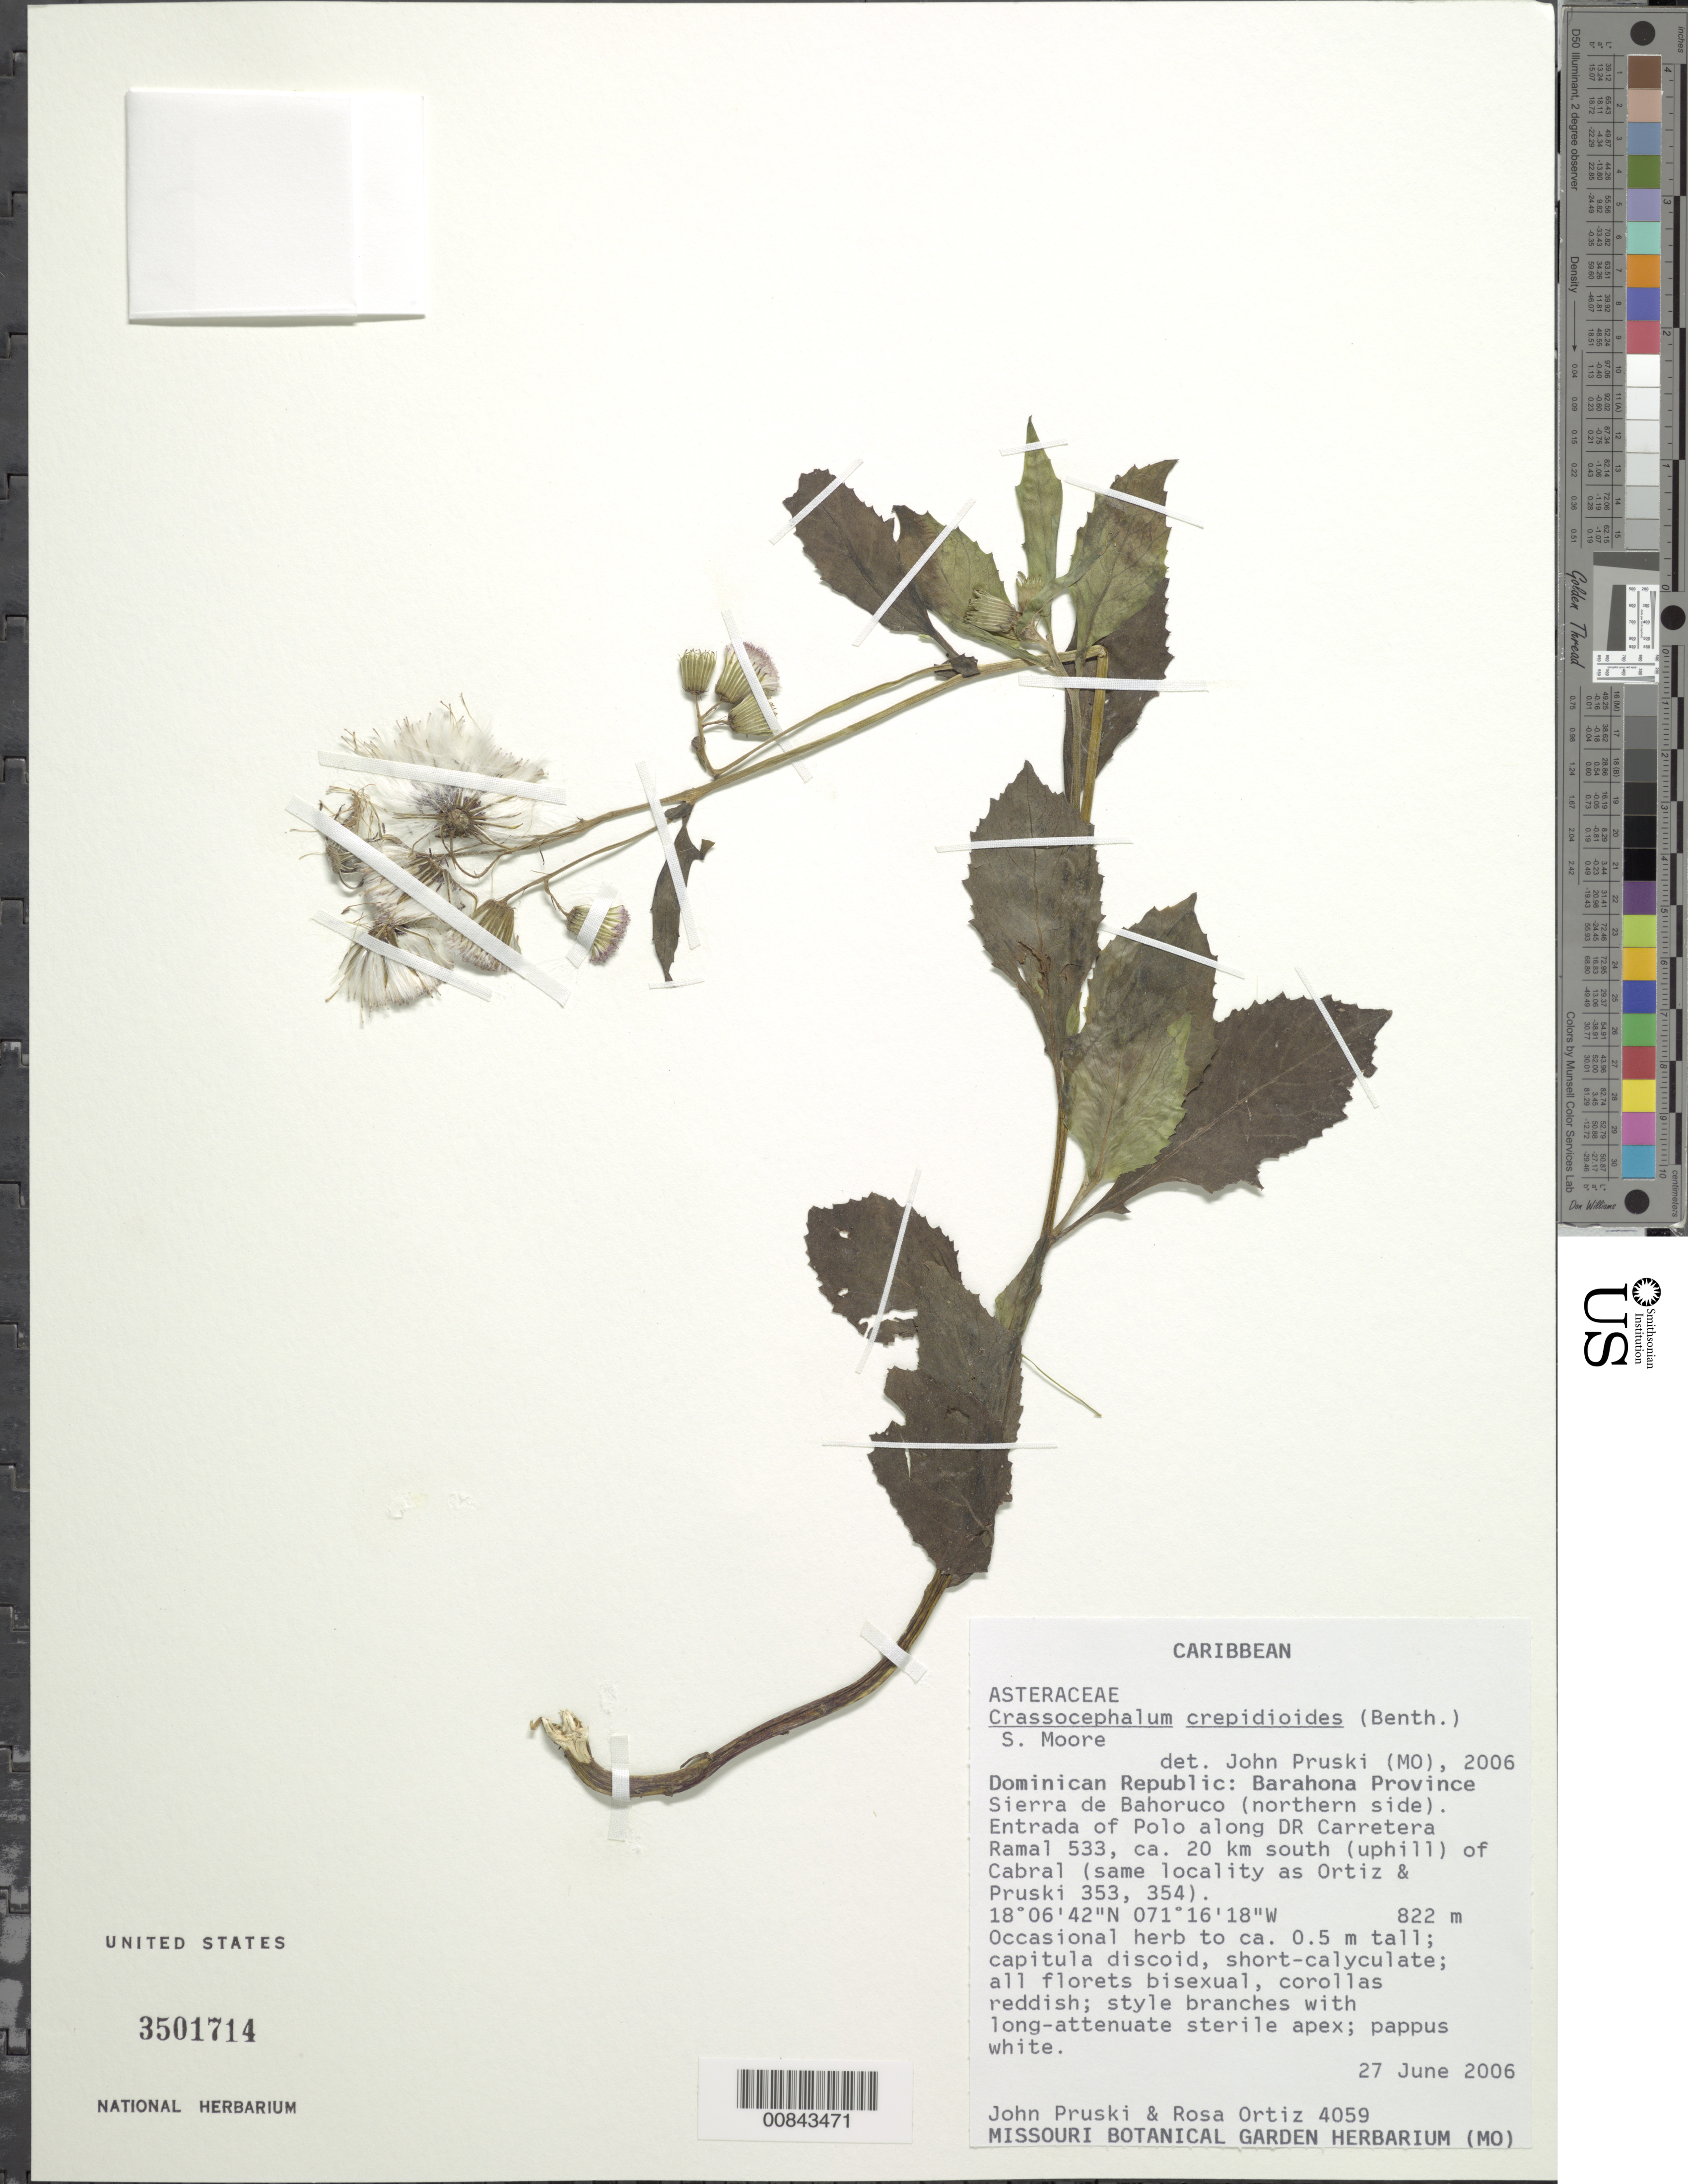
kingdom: Plantae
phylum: Tracheophyta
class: Magnoliopsida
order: Asterales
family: Asteraceae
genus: Crassocephalum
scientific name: Crassocephalum crepidioides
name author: (Benth.) S. Moore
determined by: Pruski, J. F.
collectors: J. F. Pruski & R. del C. Ortiz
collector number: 4059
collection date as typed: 27 Jun 2006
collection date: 2006-06-27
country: Dominican Republic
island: Hispaniola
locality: Provincia Barahona: Sierra de Bahoruco (northern side). Entrada of Polo along DR Carretera Ramal 533, ca. 20 km S (uphill) of Cabral.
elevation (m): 822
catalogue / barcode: US 3501714